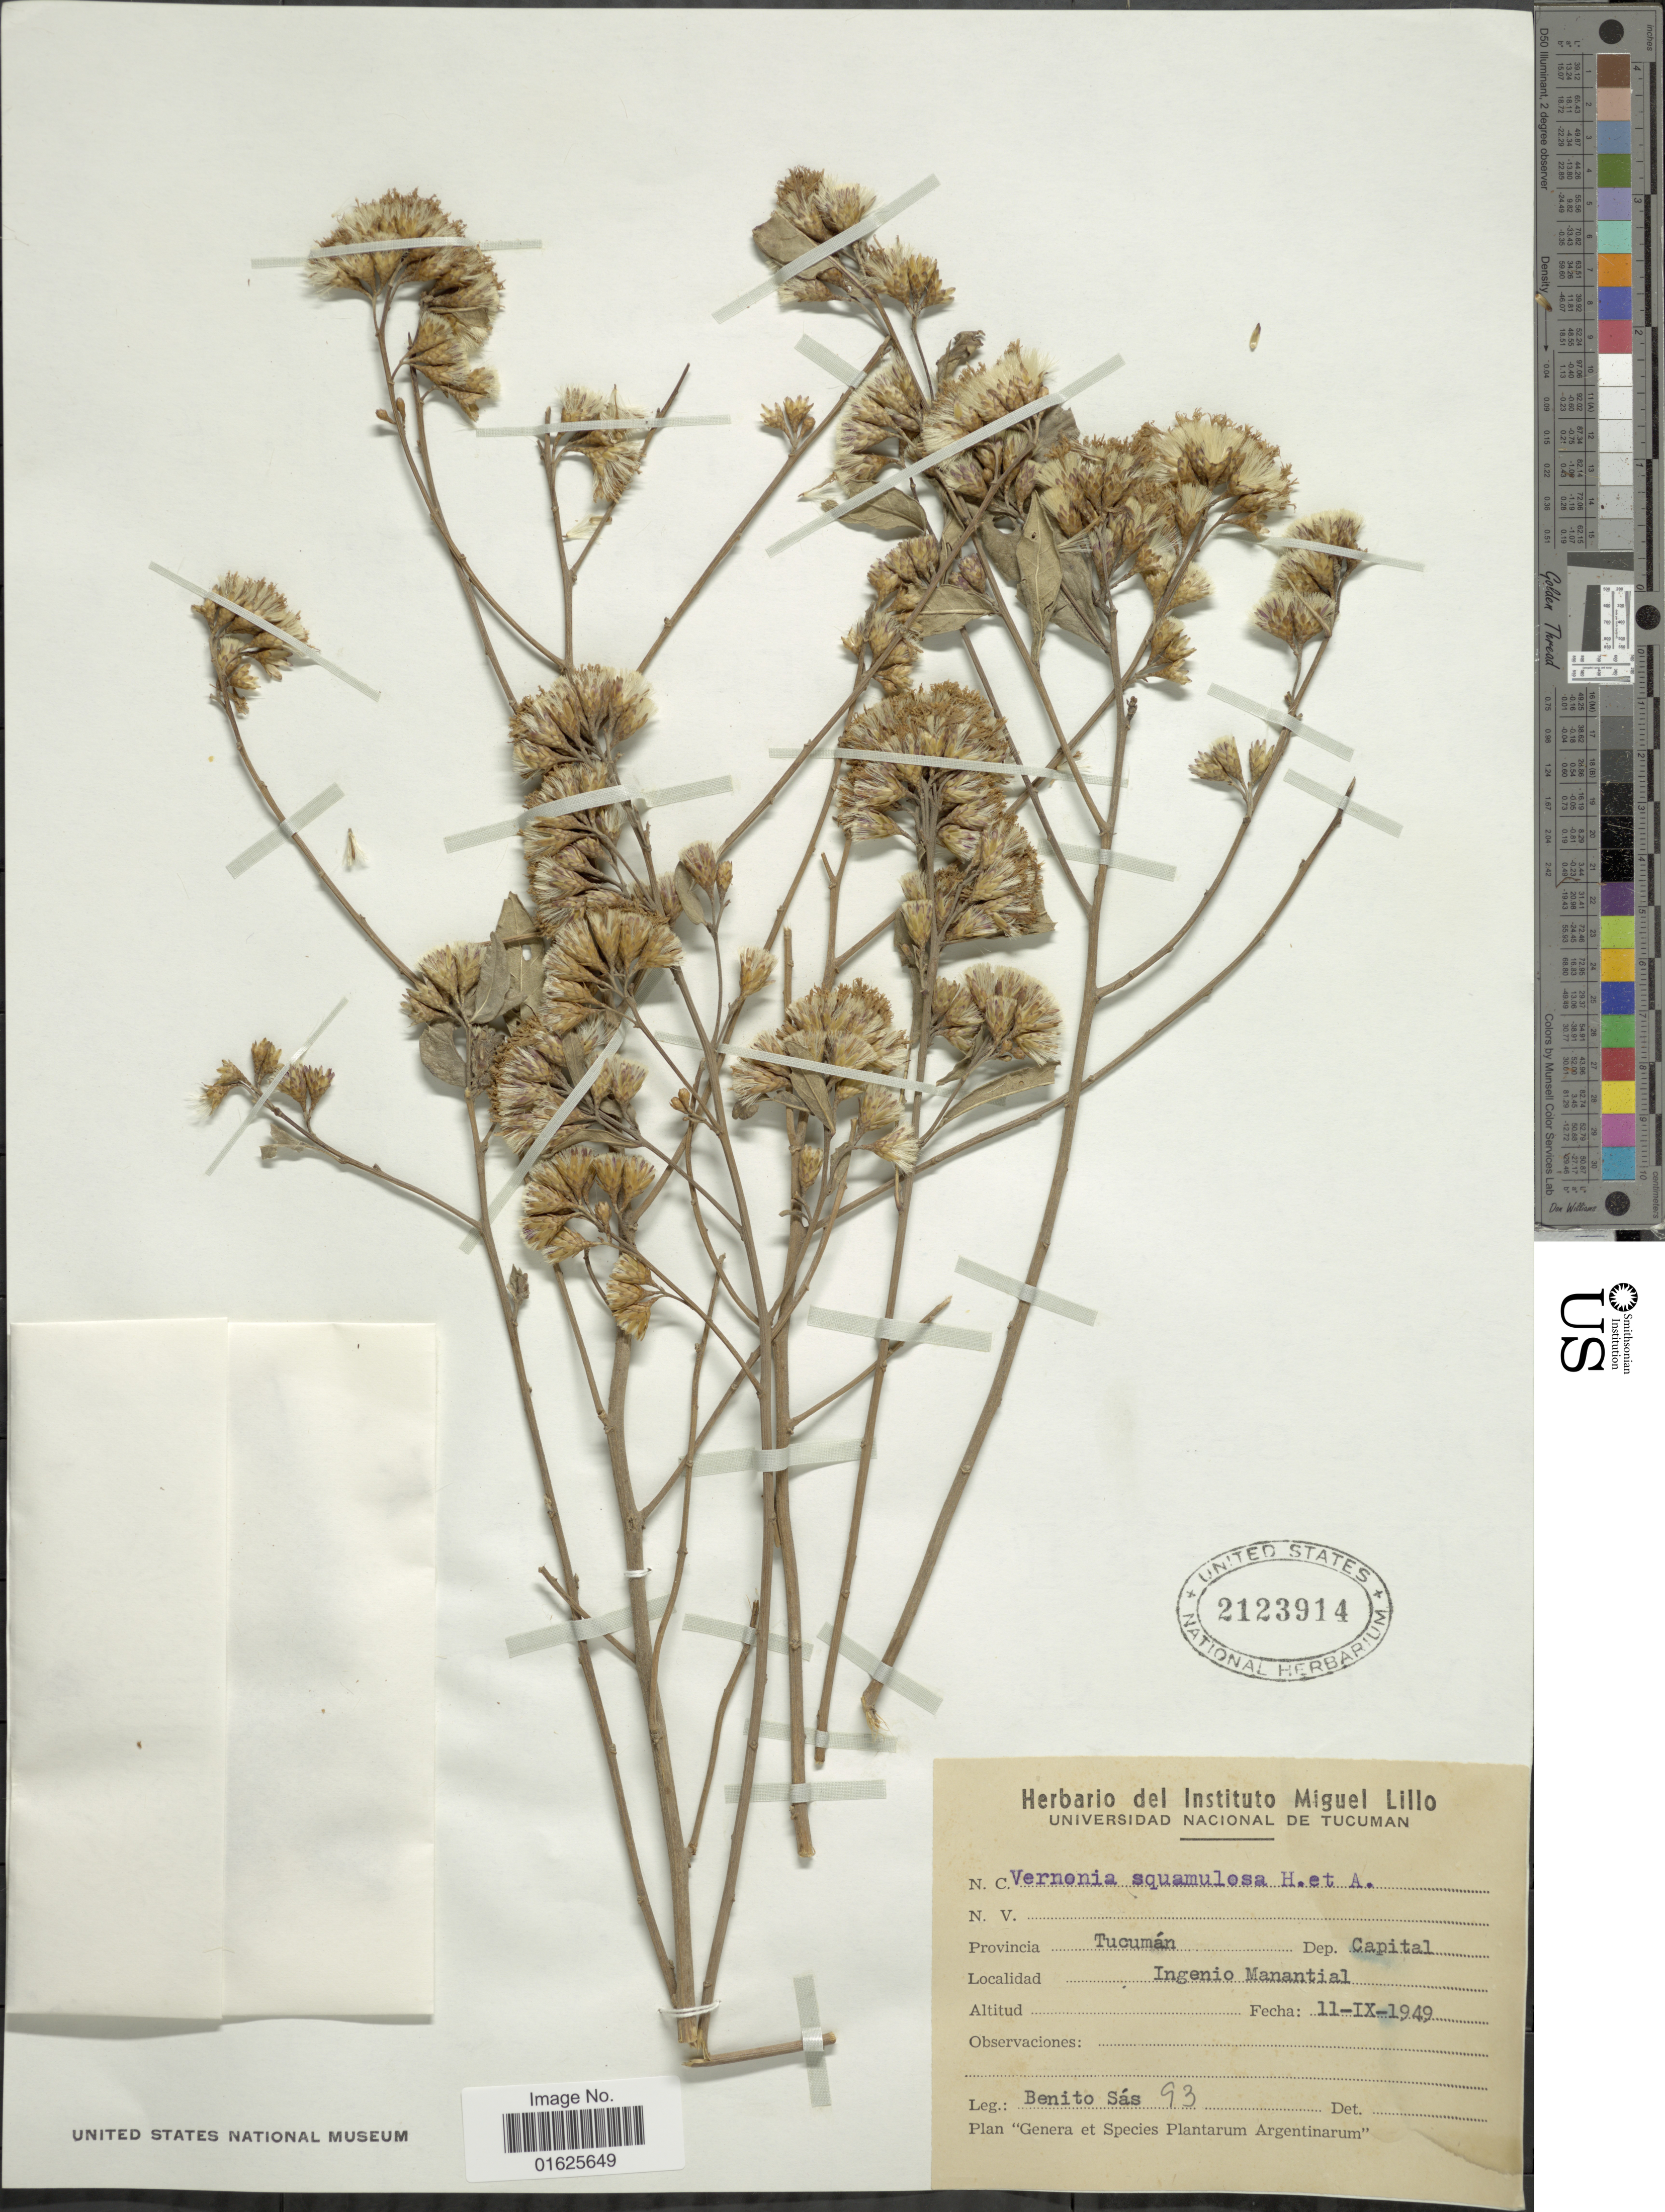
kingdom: Plantae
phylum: Tracheophyta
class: Magnoliopsida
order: Asterales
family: Asteraceae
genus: Vernonanthura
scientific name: Vernonanthura squamulosa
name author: (Hook. & Arn.) H. Rob.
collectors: B. Sás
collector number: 93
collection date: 1949-09-11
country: Argentina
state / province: Tucuman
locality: Dep. Capital, Ingenio Manantial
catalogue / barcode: US 2123914